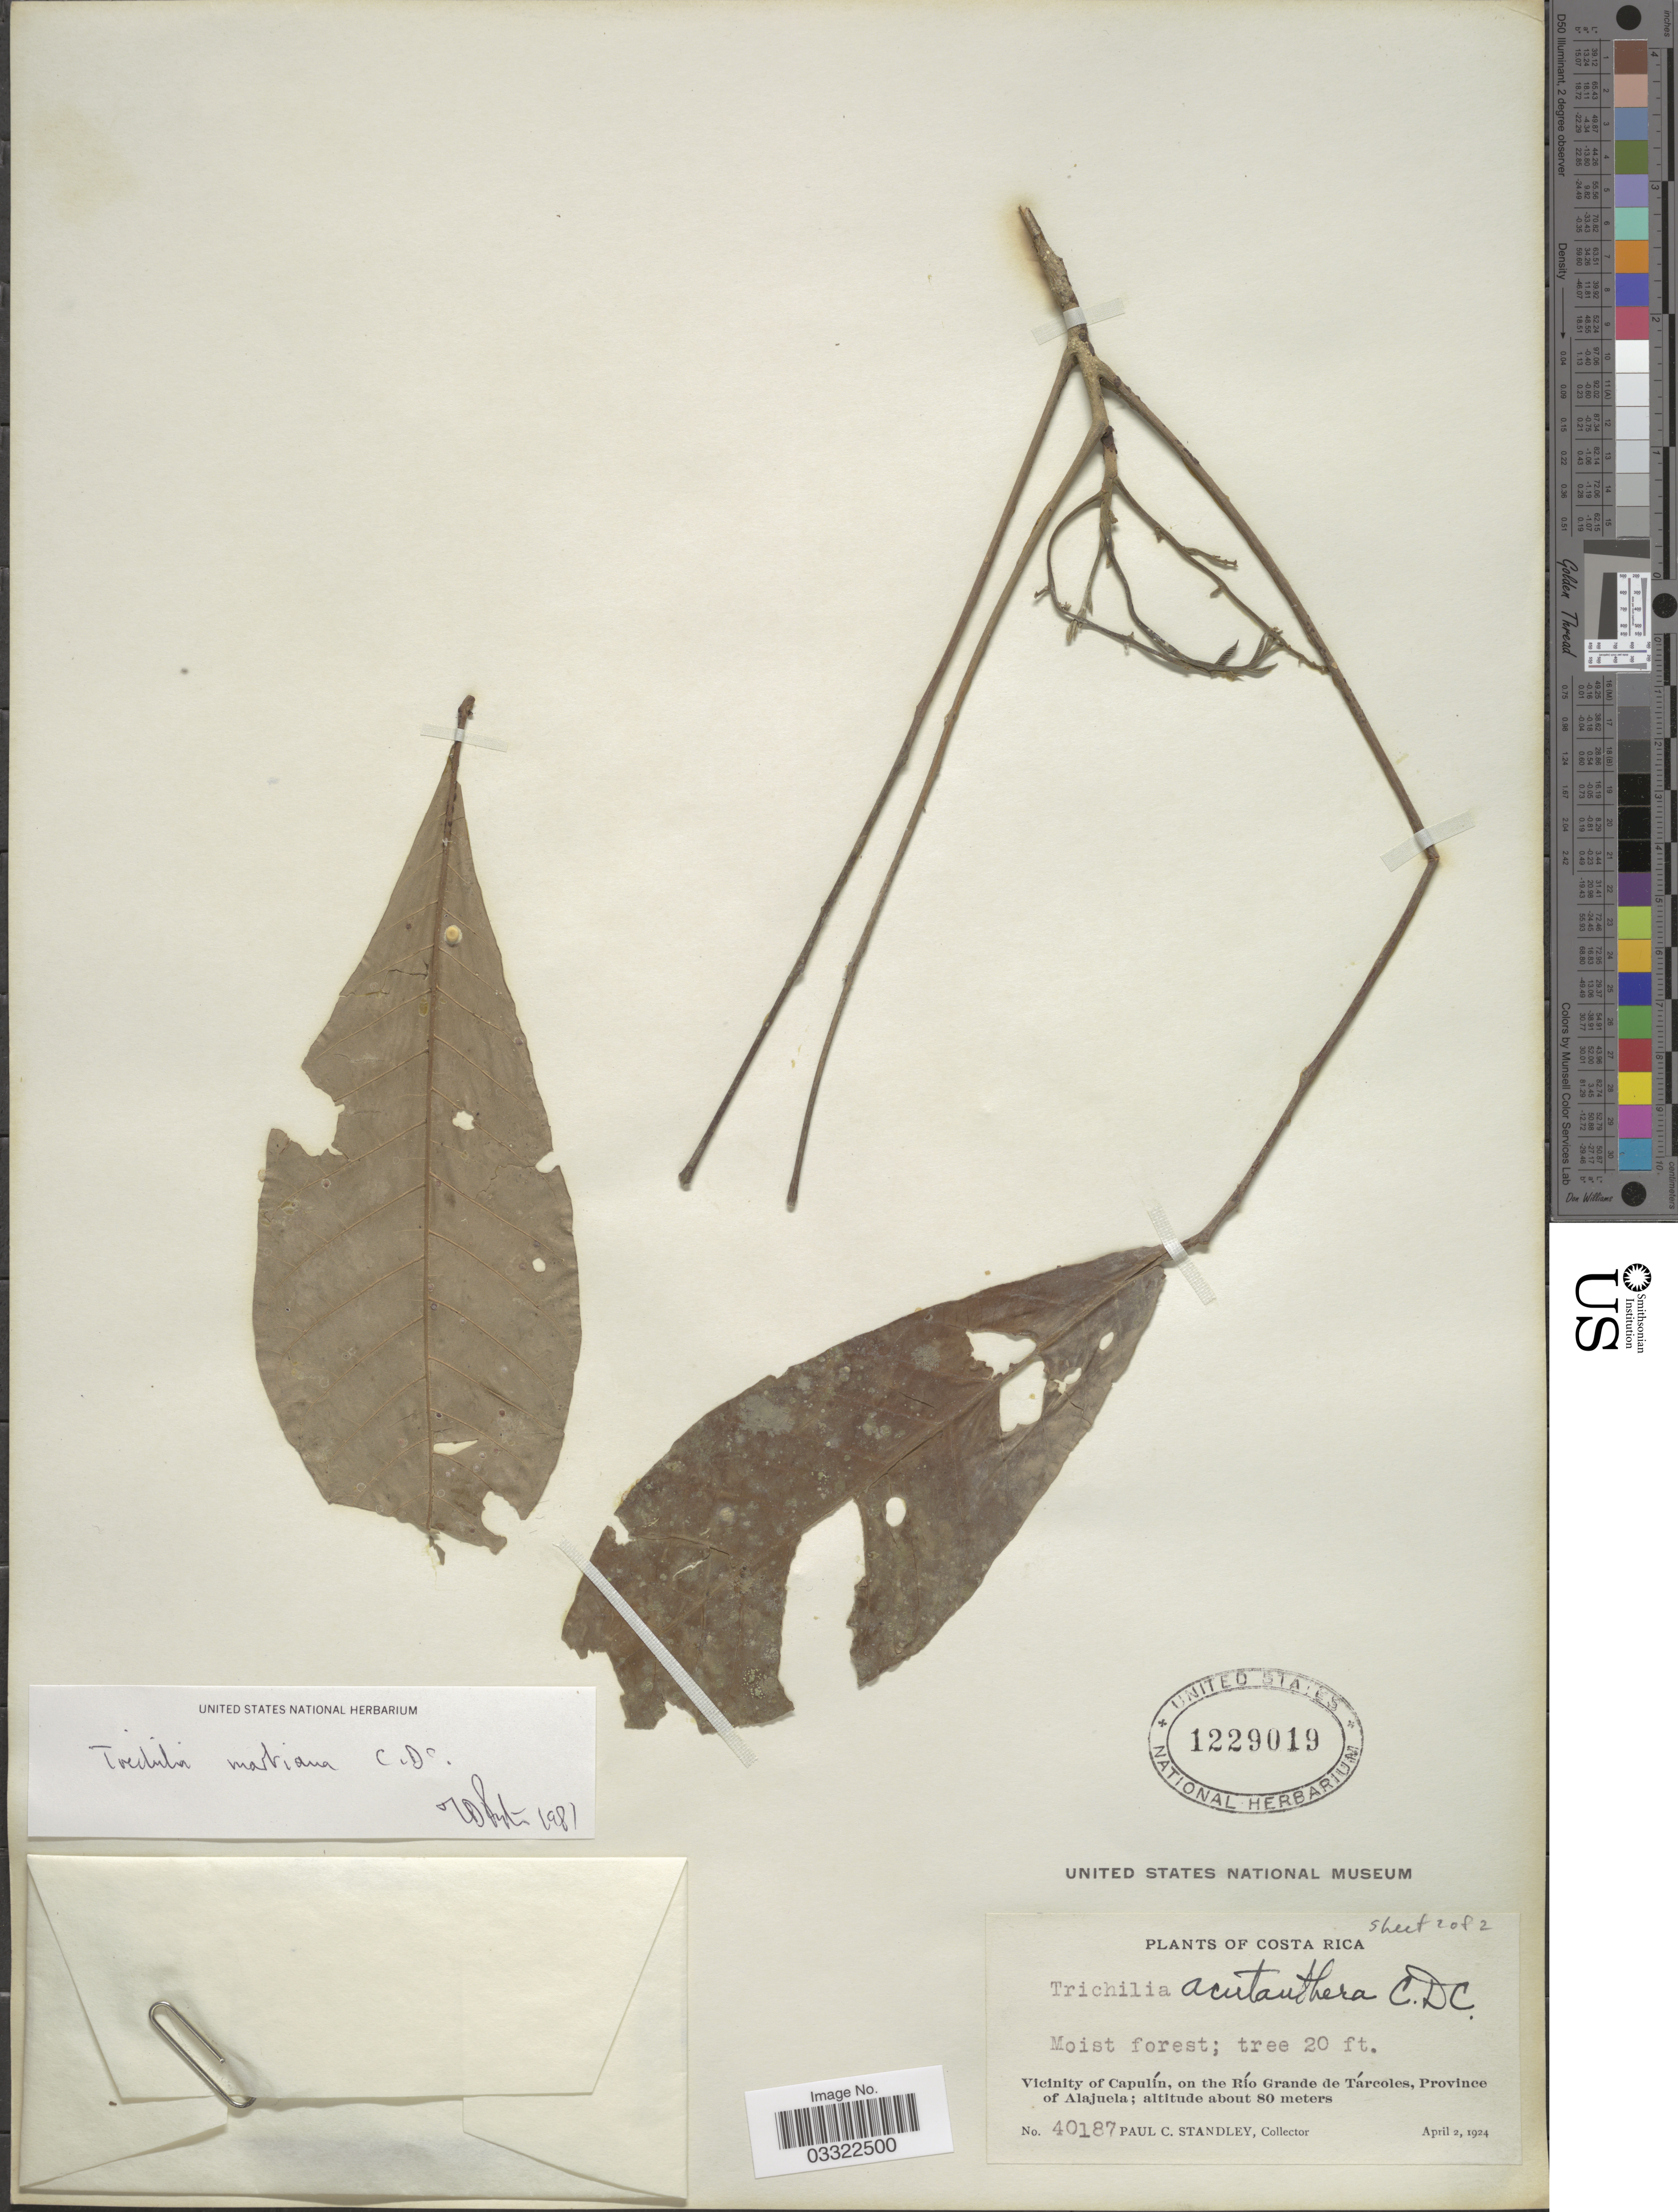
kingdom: Plantae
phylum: Tracheophyta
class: Magnoliopsida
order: Sapindales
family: Meliaceae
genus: Trichilia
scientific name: Trichilia martiana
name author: C. DC.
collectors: P. C. Standley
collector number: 40187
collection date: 1924-04-02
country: Costa Rica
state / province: Alajuela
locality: Vicinity of Capulín, on the Río Grande de Tárcoles.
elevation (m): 80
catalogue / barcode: US 1229019